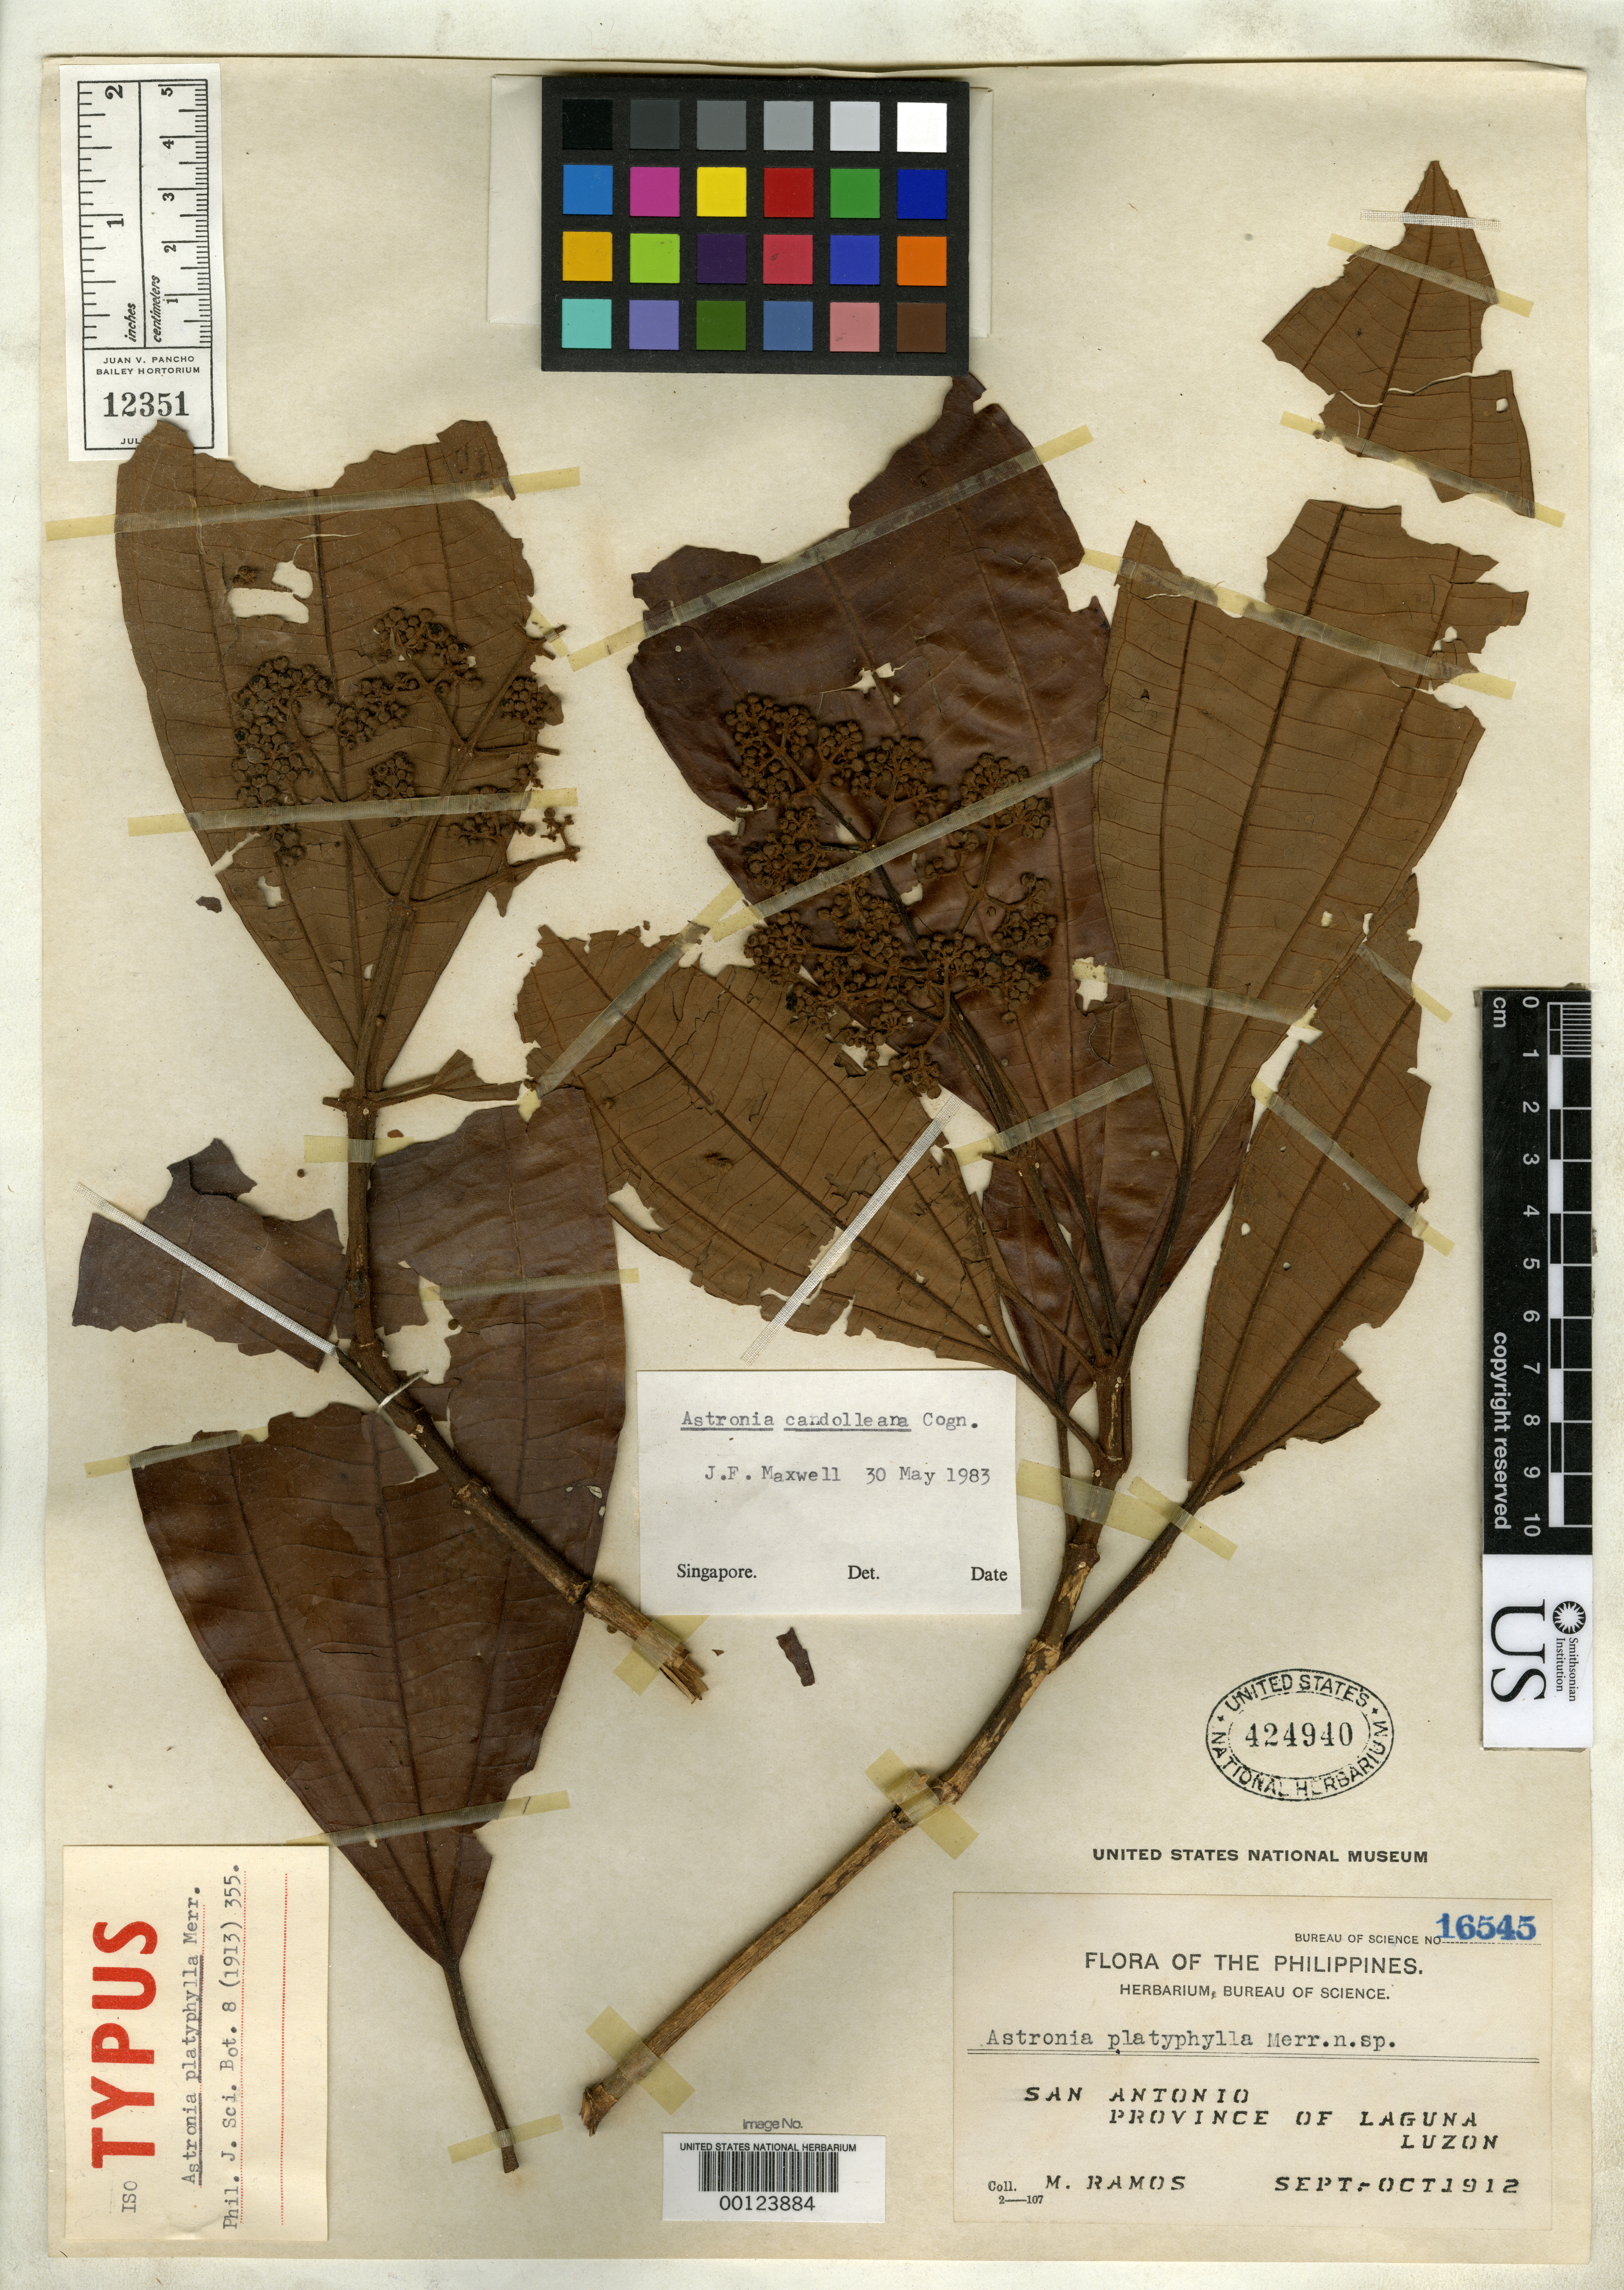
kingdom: Plantae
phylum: Tracheophyta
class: Magnoliopsida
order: Myrtales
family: Melastomataceae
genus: Astronia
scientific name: Astronia platyphylla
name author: Merr.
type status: Isotype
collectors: M. Ramos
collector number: Bur. Sci. 16545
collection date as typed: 02 Oct 1912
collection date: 1912-10-02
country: Philippines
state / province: Calabarzon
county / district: Laguna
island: Luzon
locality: San Antonio.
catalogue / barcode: US 424940